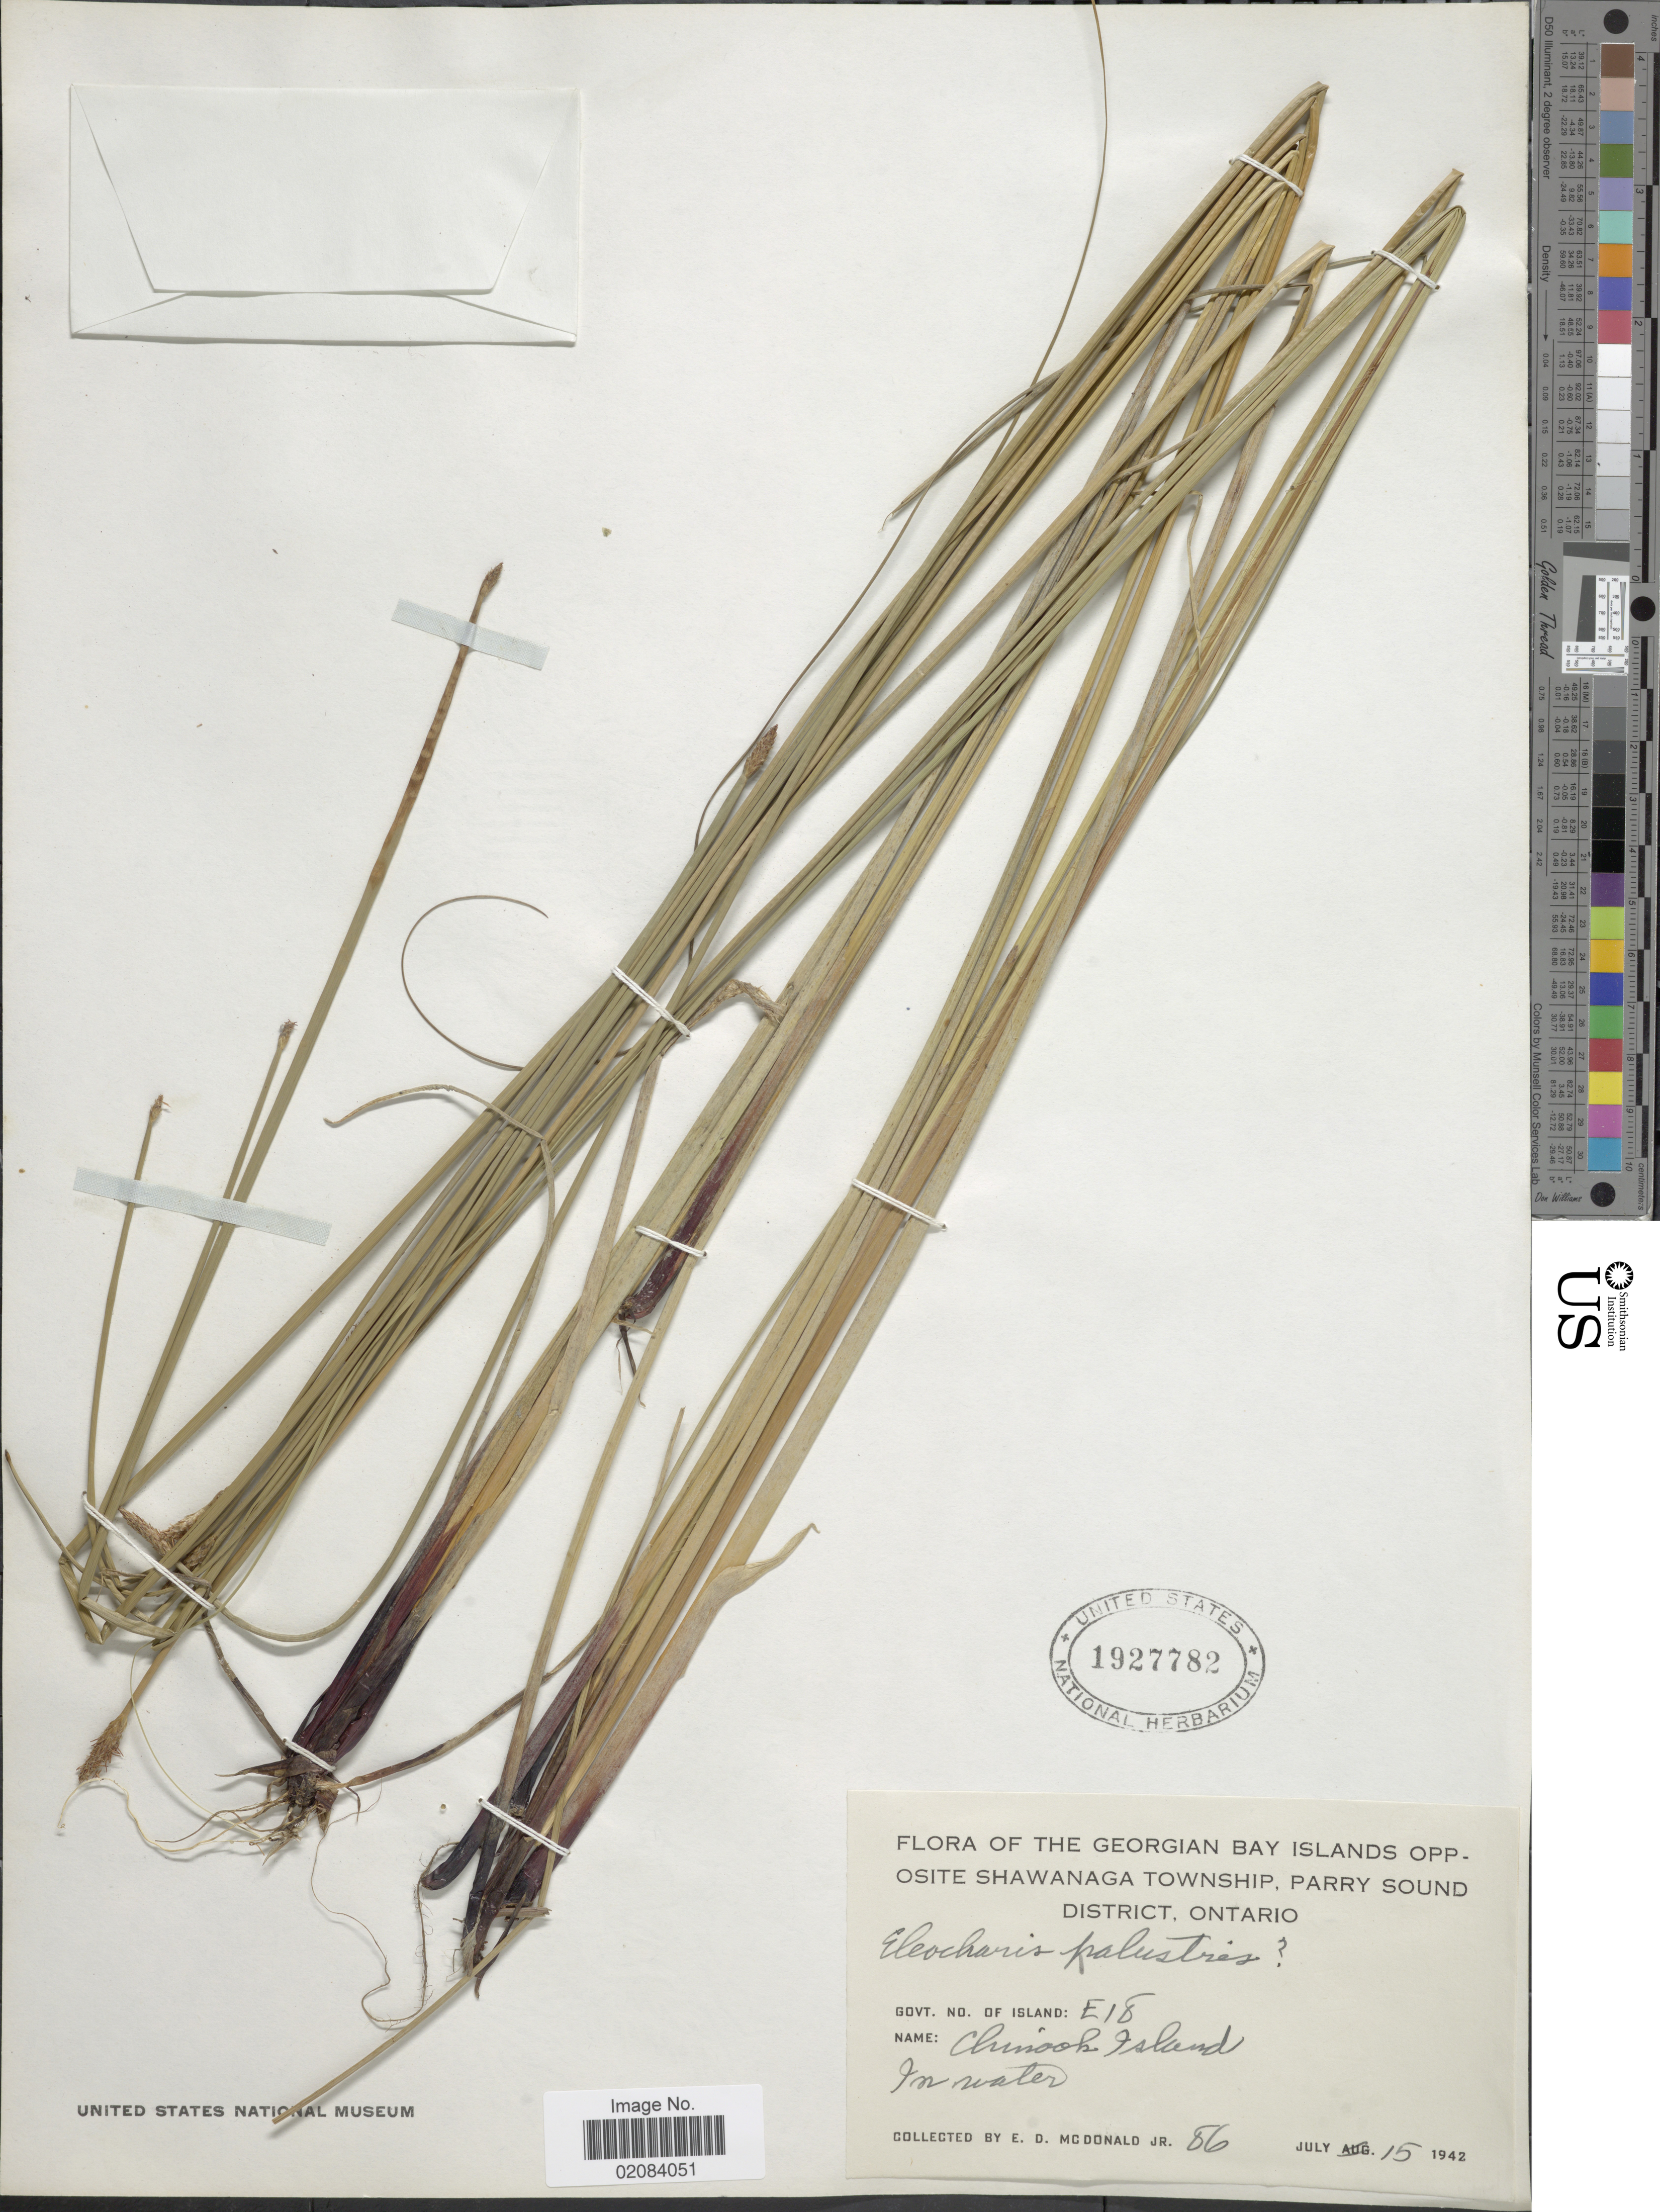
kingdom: Plantae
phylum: Tracheophyta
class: Liliopsida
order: Poales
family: Cyperaceae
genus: Eleocharis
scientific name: Eleocharis palustris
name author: (L.) Roem. & Schult.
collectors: E. D. McDonald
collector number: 86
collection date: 1942-07-15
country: Canada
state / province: Ontario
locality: Georgian Bay Islands Opposite Shawanaga Township, Parry Sound District, Ontario. Chinooh Island. Govt. no of Island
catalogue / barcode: US 1927782